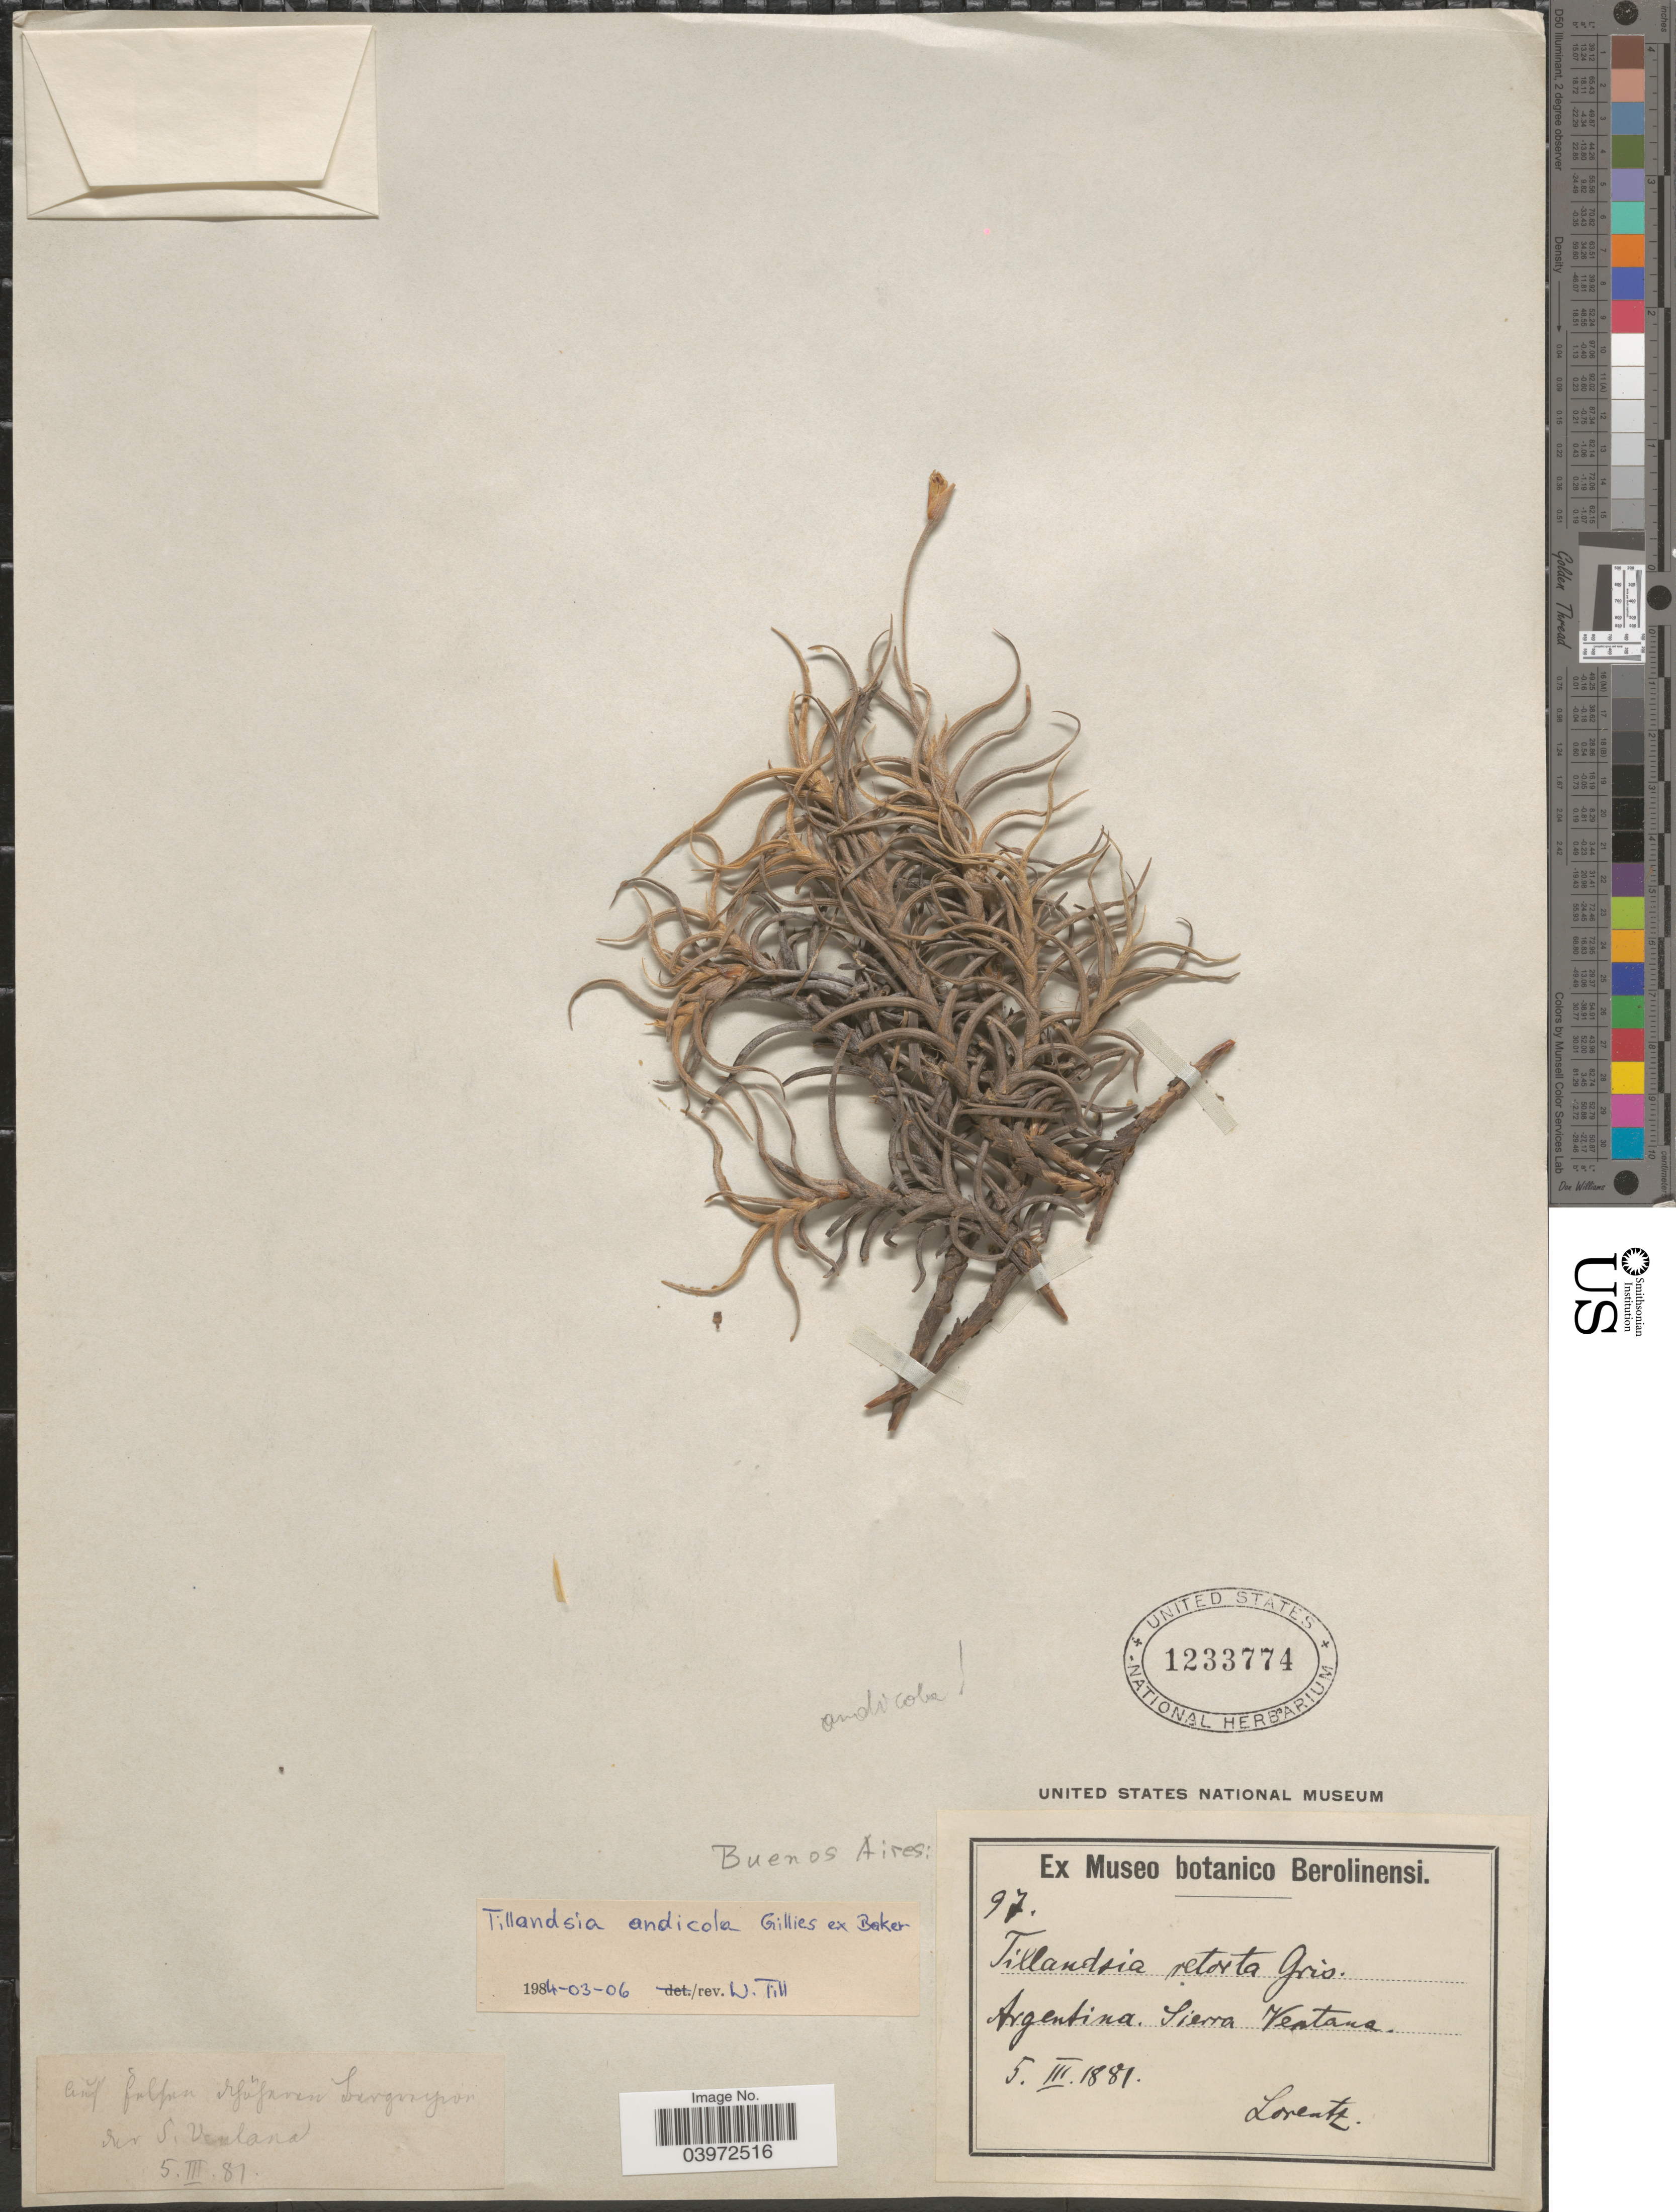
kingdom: Plantae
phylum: Tracheophyta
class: Liliopsida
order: Poales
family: Bromeliaceae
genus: Tillandsia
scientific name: Tillandsia andicola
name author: Gillies ex Baker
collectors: -. Lorentz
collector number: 97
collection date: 1881-03-05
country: Argentina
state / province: Buenos Aires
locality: Sierra Ventana.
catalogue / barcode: US 1233774